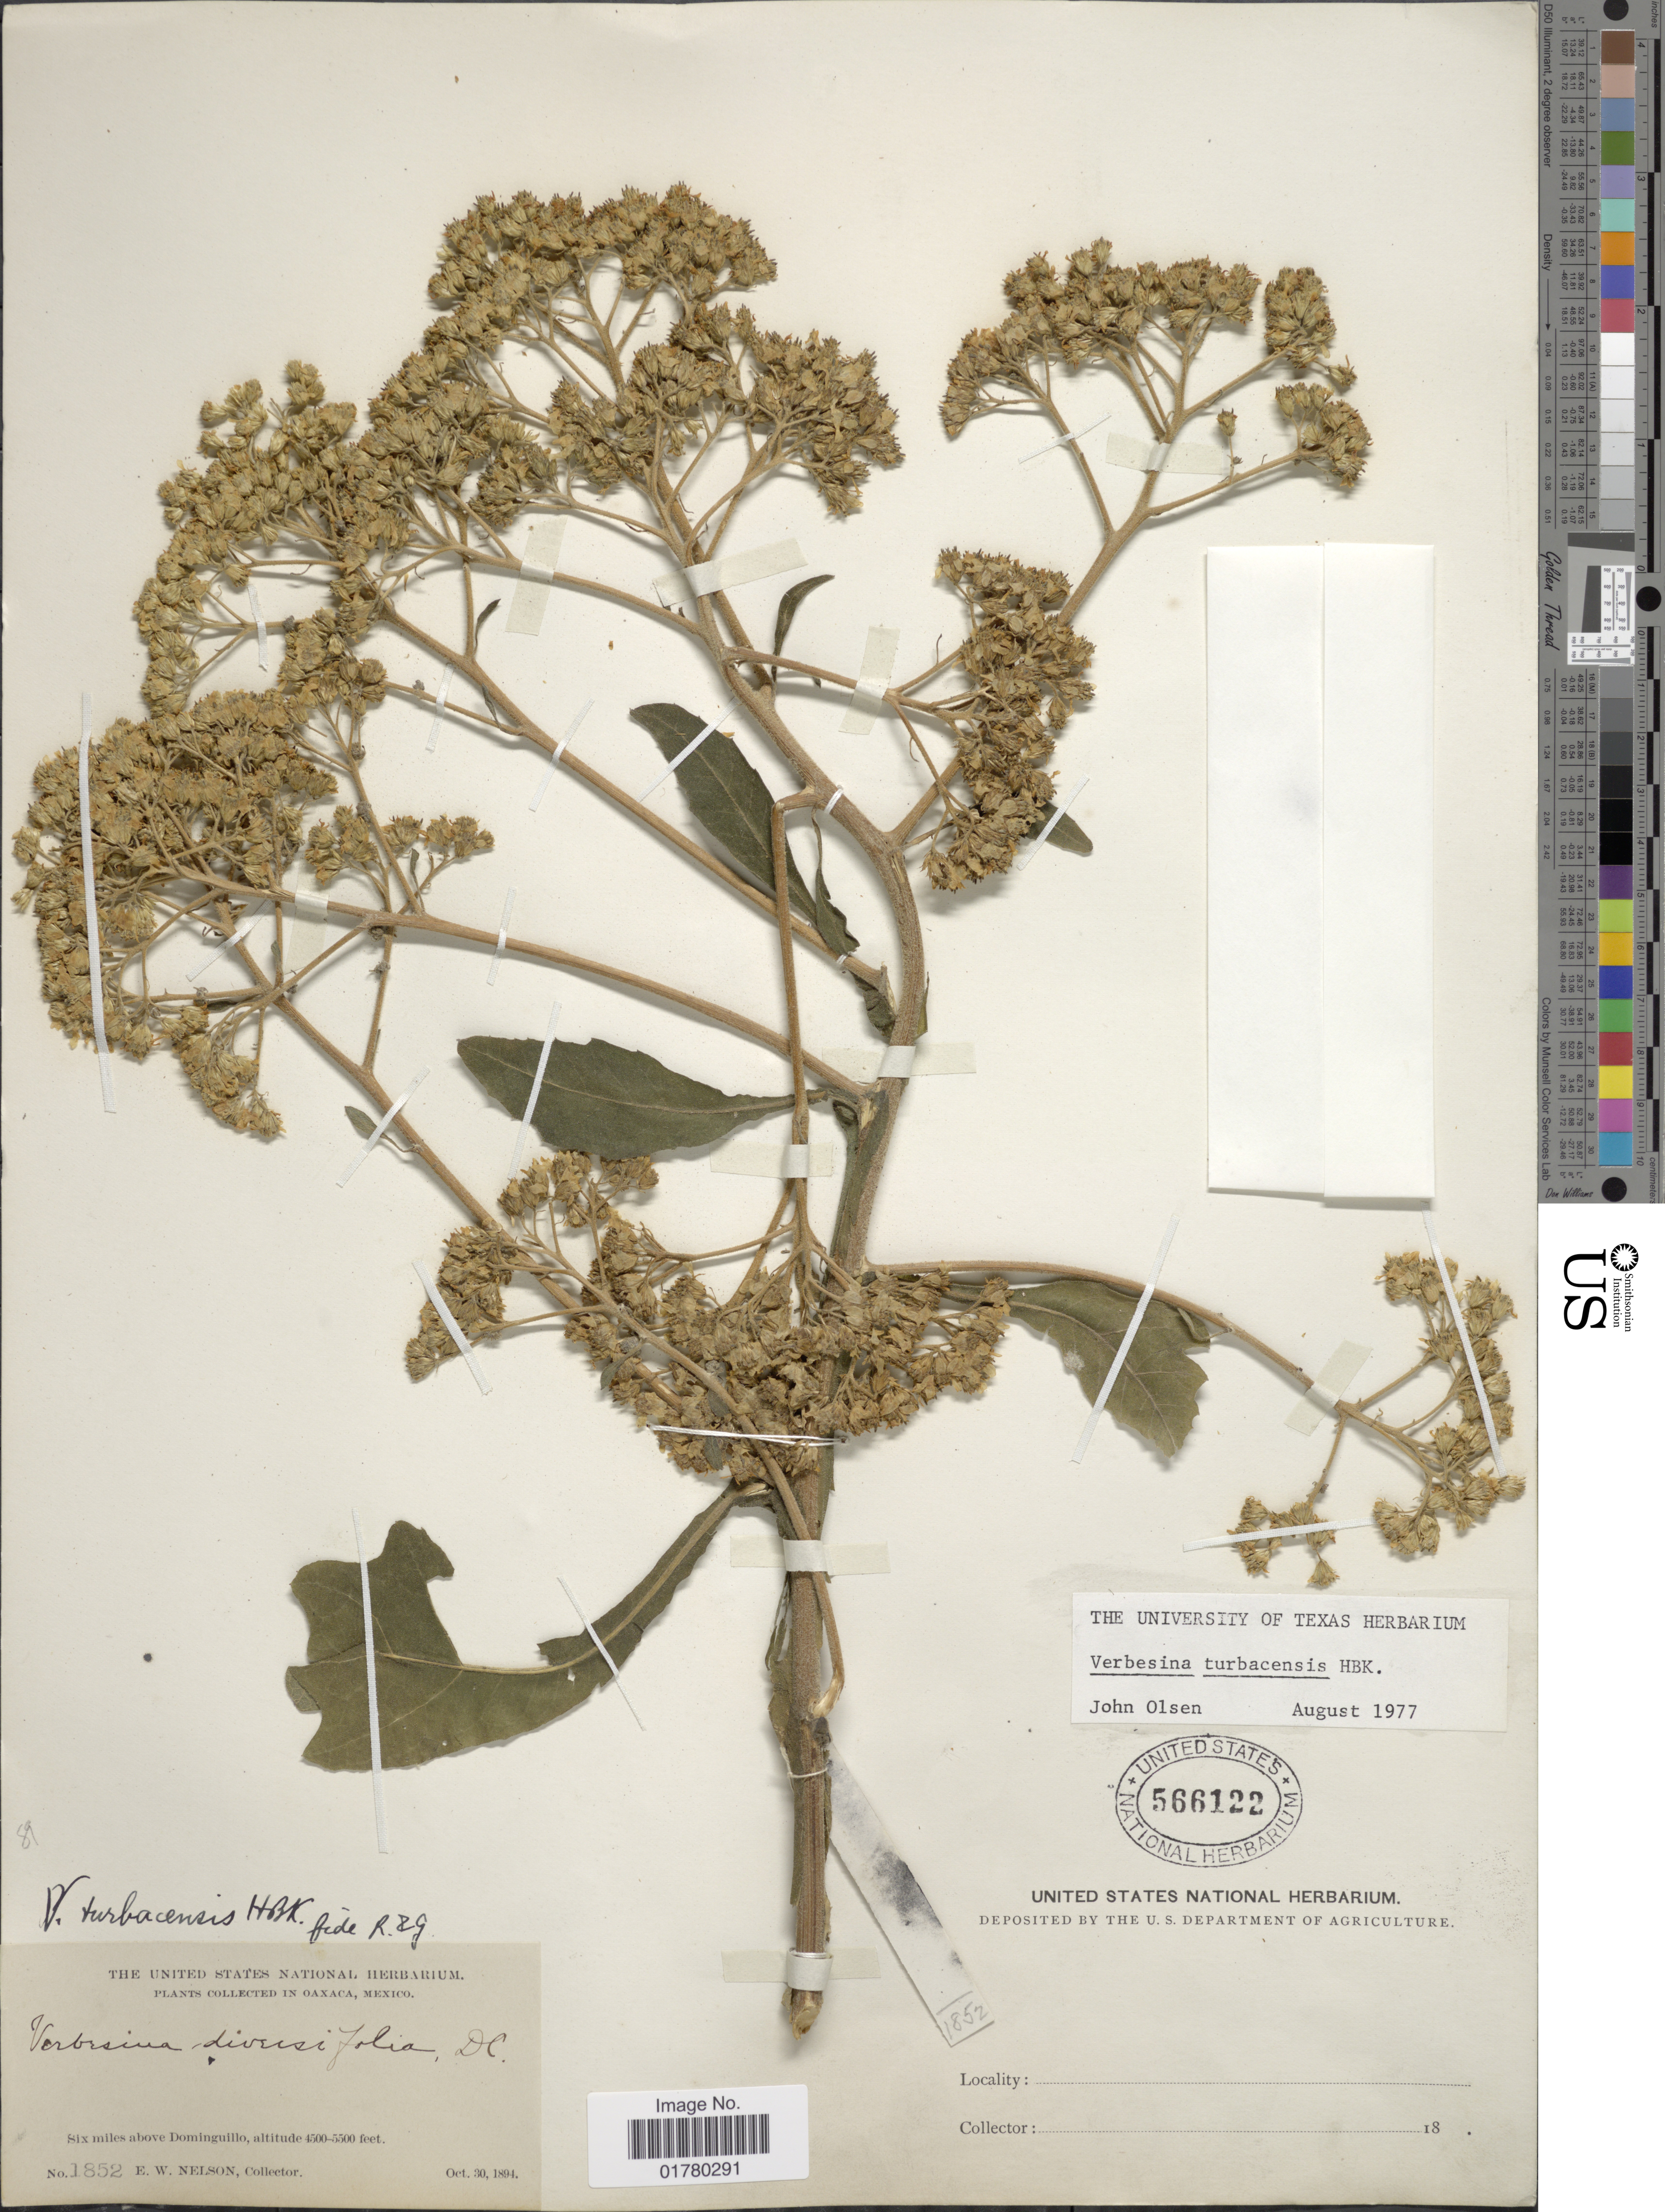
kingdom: Plantae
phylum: Tracheophyta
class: Magnoliopsida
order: Asterales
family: Asteraceae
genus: Verbesina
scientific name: Verbesina turbacensis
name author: Kunth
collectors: E. W. Nelson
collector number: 1852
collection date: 1894-10-30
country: Mexico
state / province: Oaxaca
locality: Six miles above Dominguillo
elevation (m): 1372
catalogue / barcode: US 566122